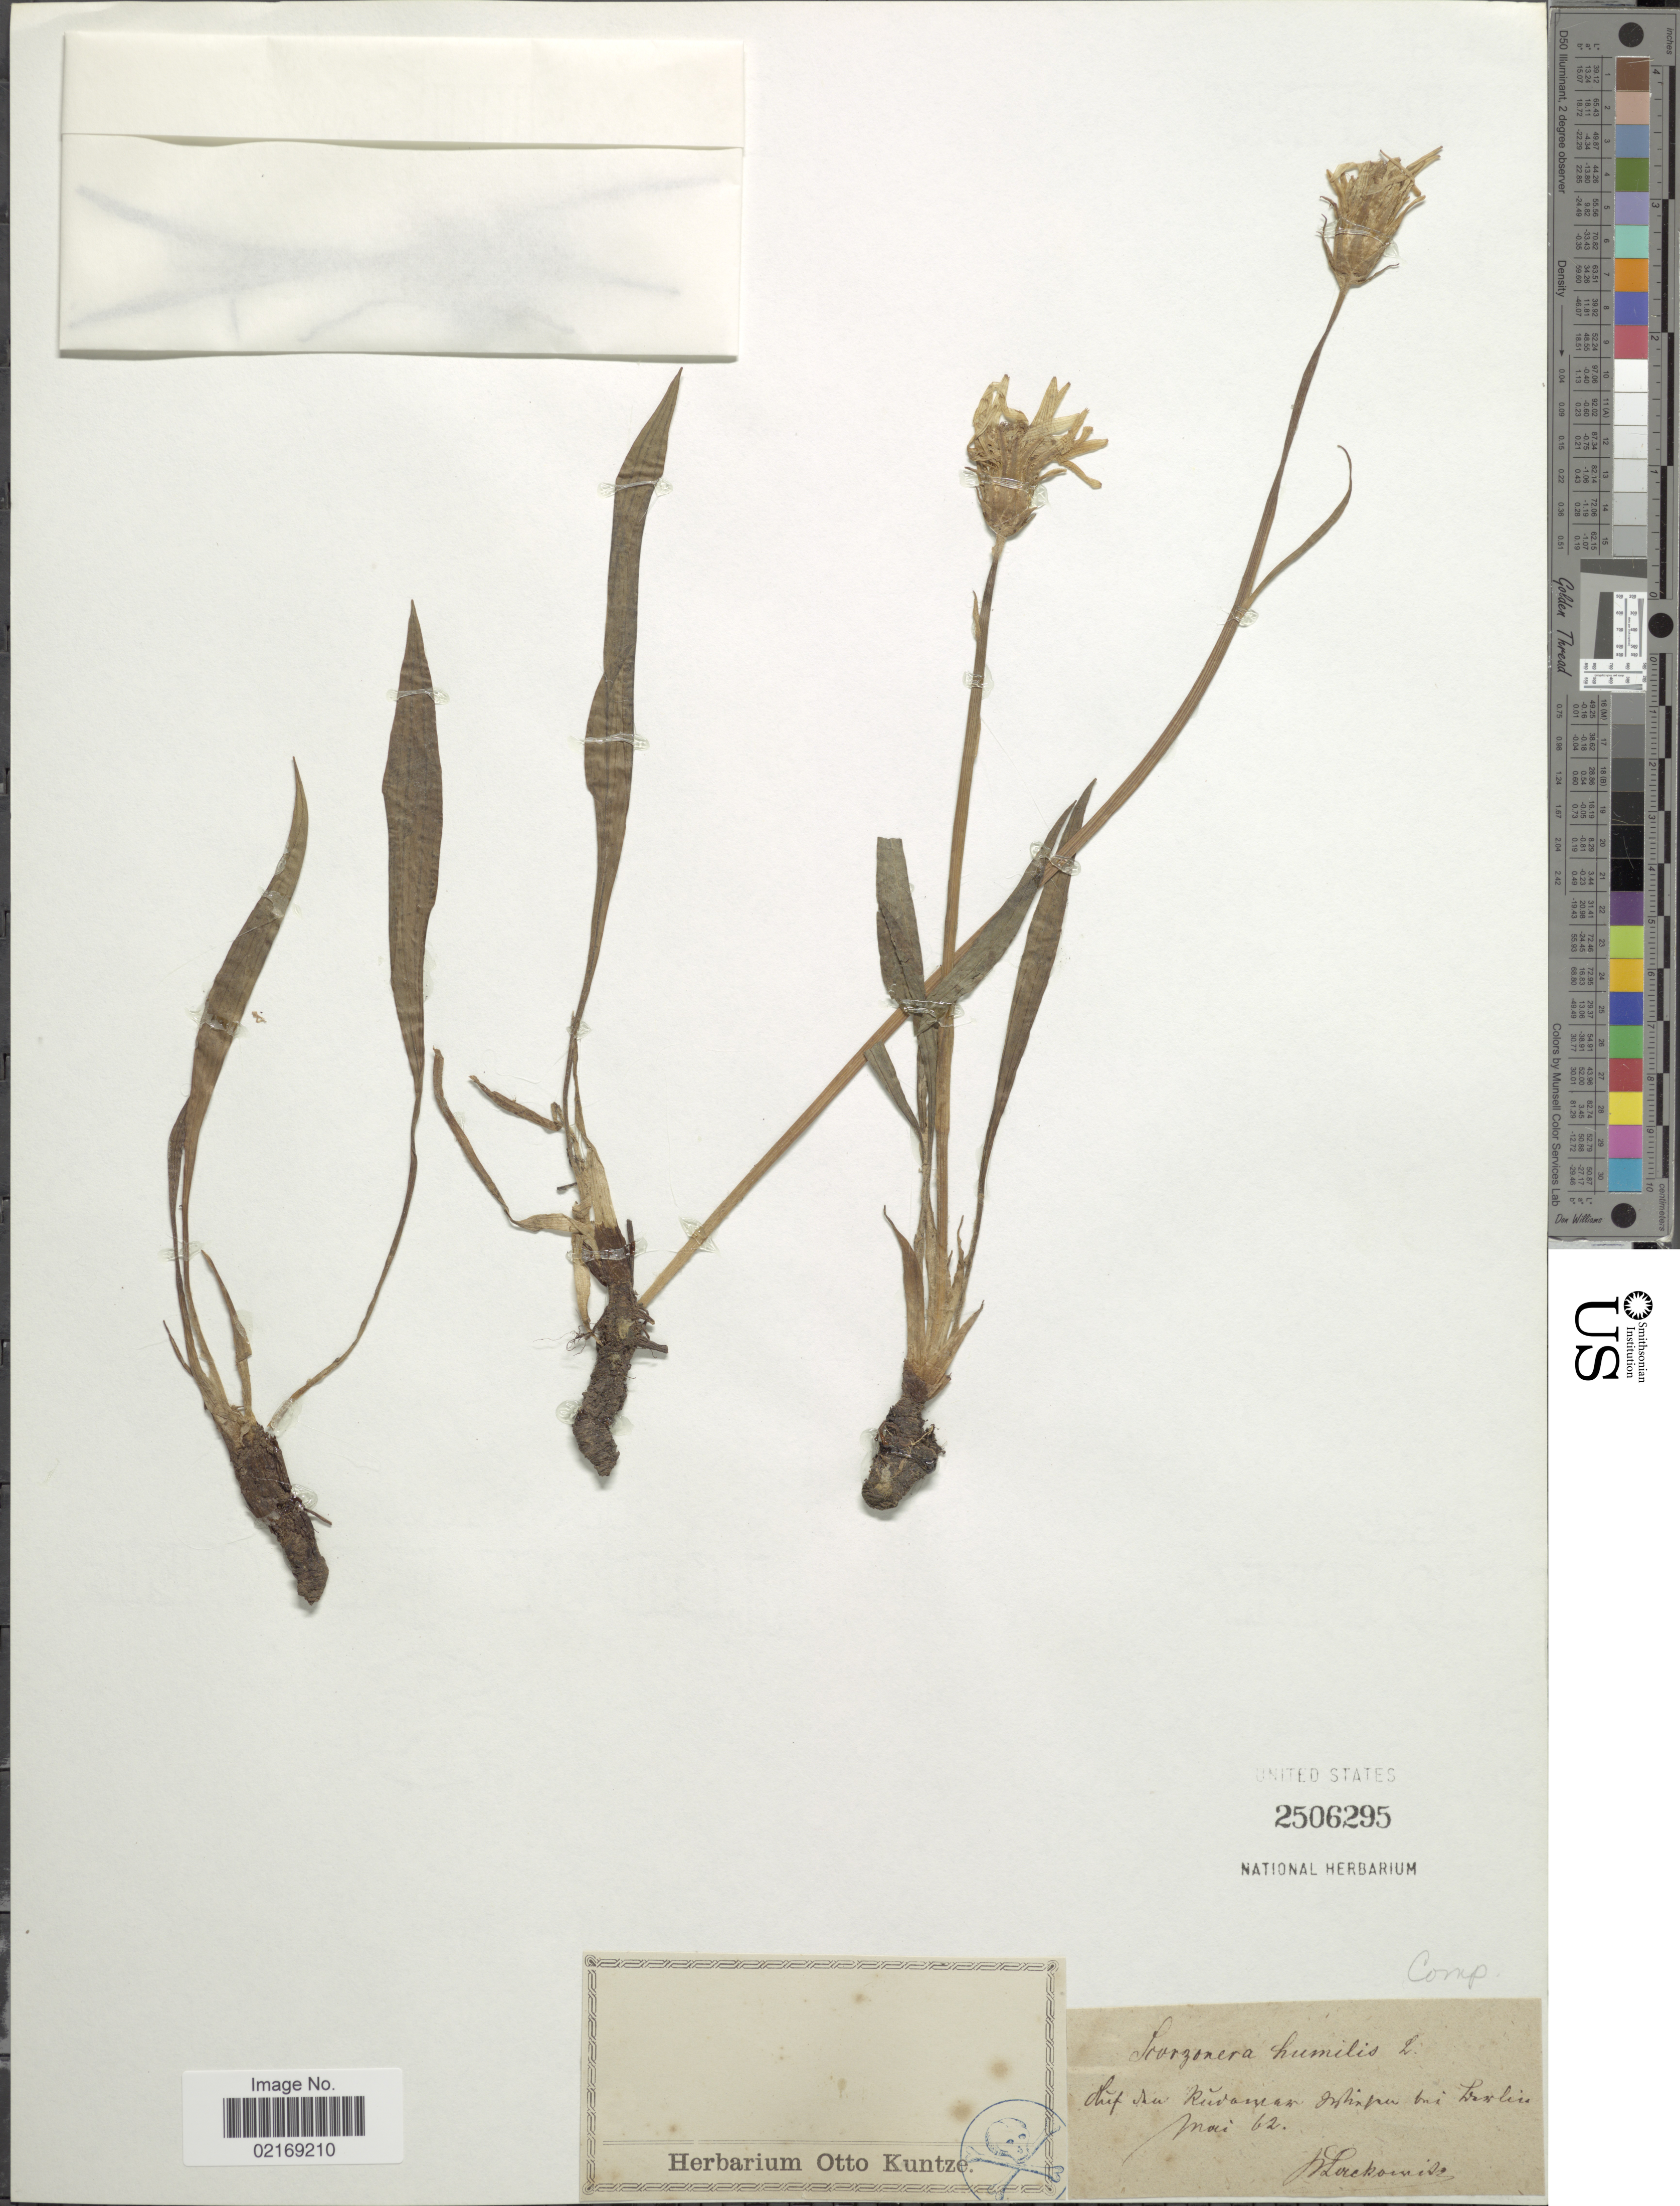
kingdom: Plantae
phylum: Tracheophyta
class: Magnoliopsida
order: Asterales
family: Asteraceae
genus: Scorzonera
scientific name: Scorzonera humilis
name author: L.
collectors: Lirckosnitz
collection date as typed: Transcribed d/m/y: /5/62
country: Germany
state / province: Berlin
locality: Chif du Rudansar Irfipau bei Lerluis. [interpreted]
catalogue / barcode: US 2506295